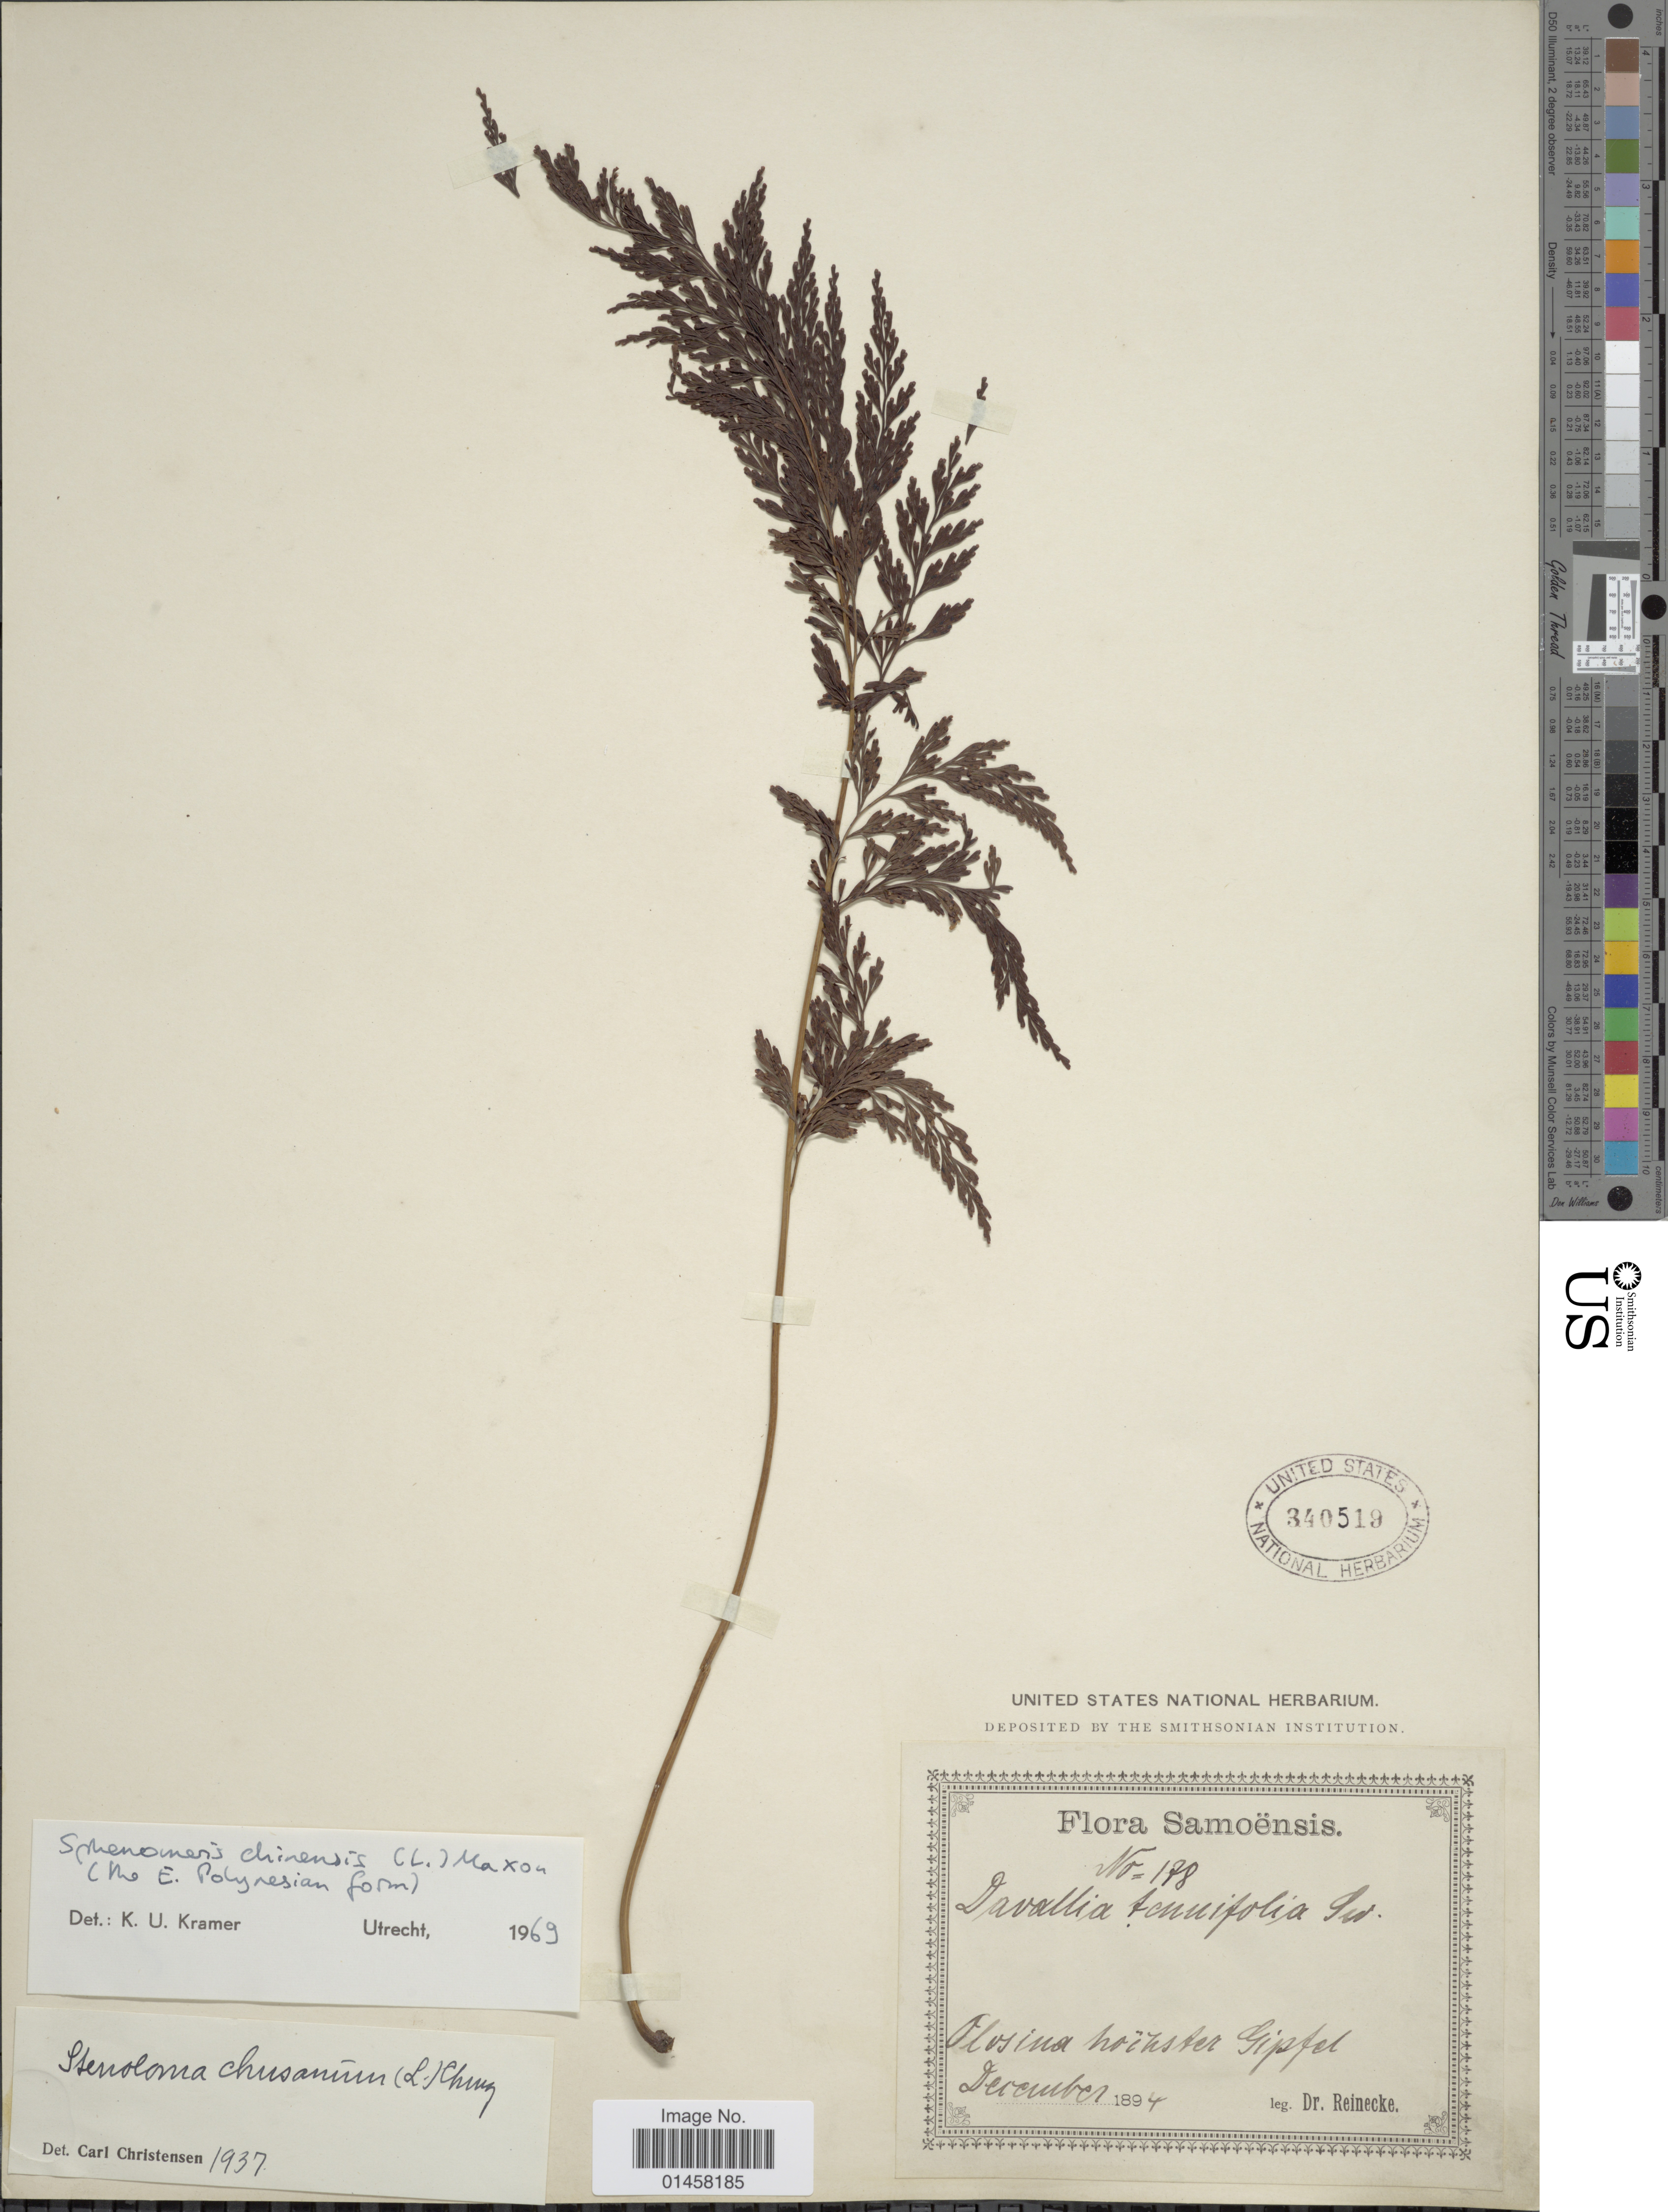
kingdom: Plantae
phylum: Tracheophyta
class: Polypodiopsida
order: Polypodiales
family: Lindsaeaceae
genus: Sphenomeris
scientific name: Sphenomeris chinensis var. chinensis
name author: (L.) Maxon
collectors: -- Reinecke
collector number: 178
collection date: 1894-12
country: Samoa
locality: Samoënsis. Olosina noinster Gipfel [interpreted]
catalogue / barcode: US 340519